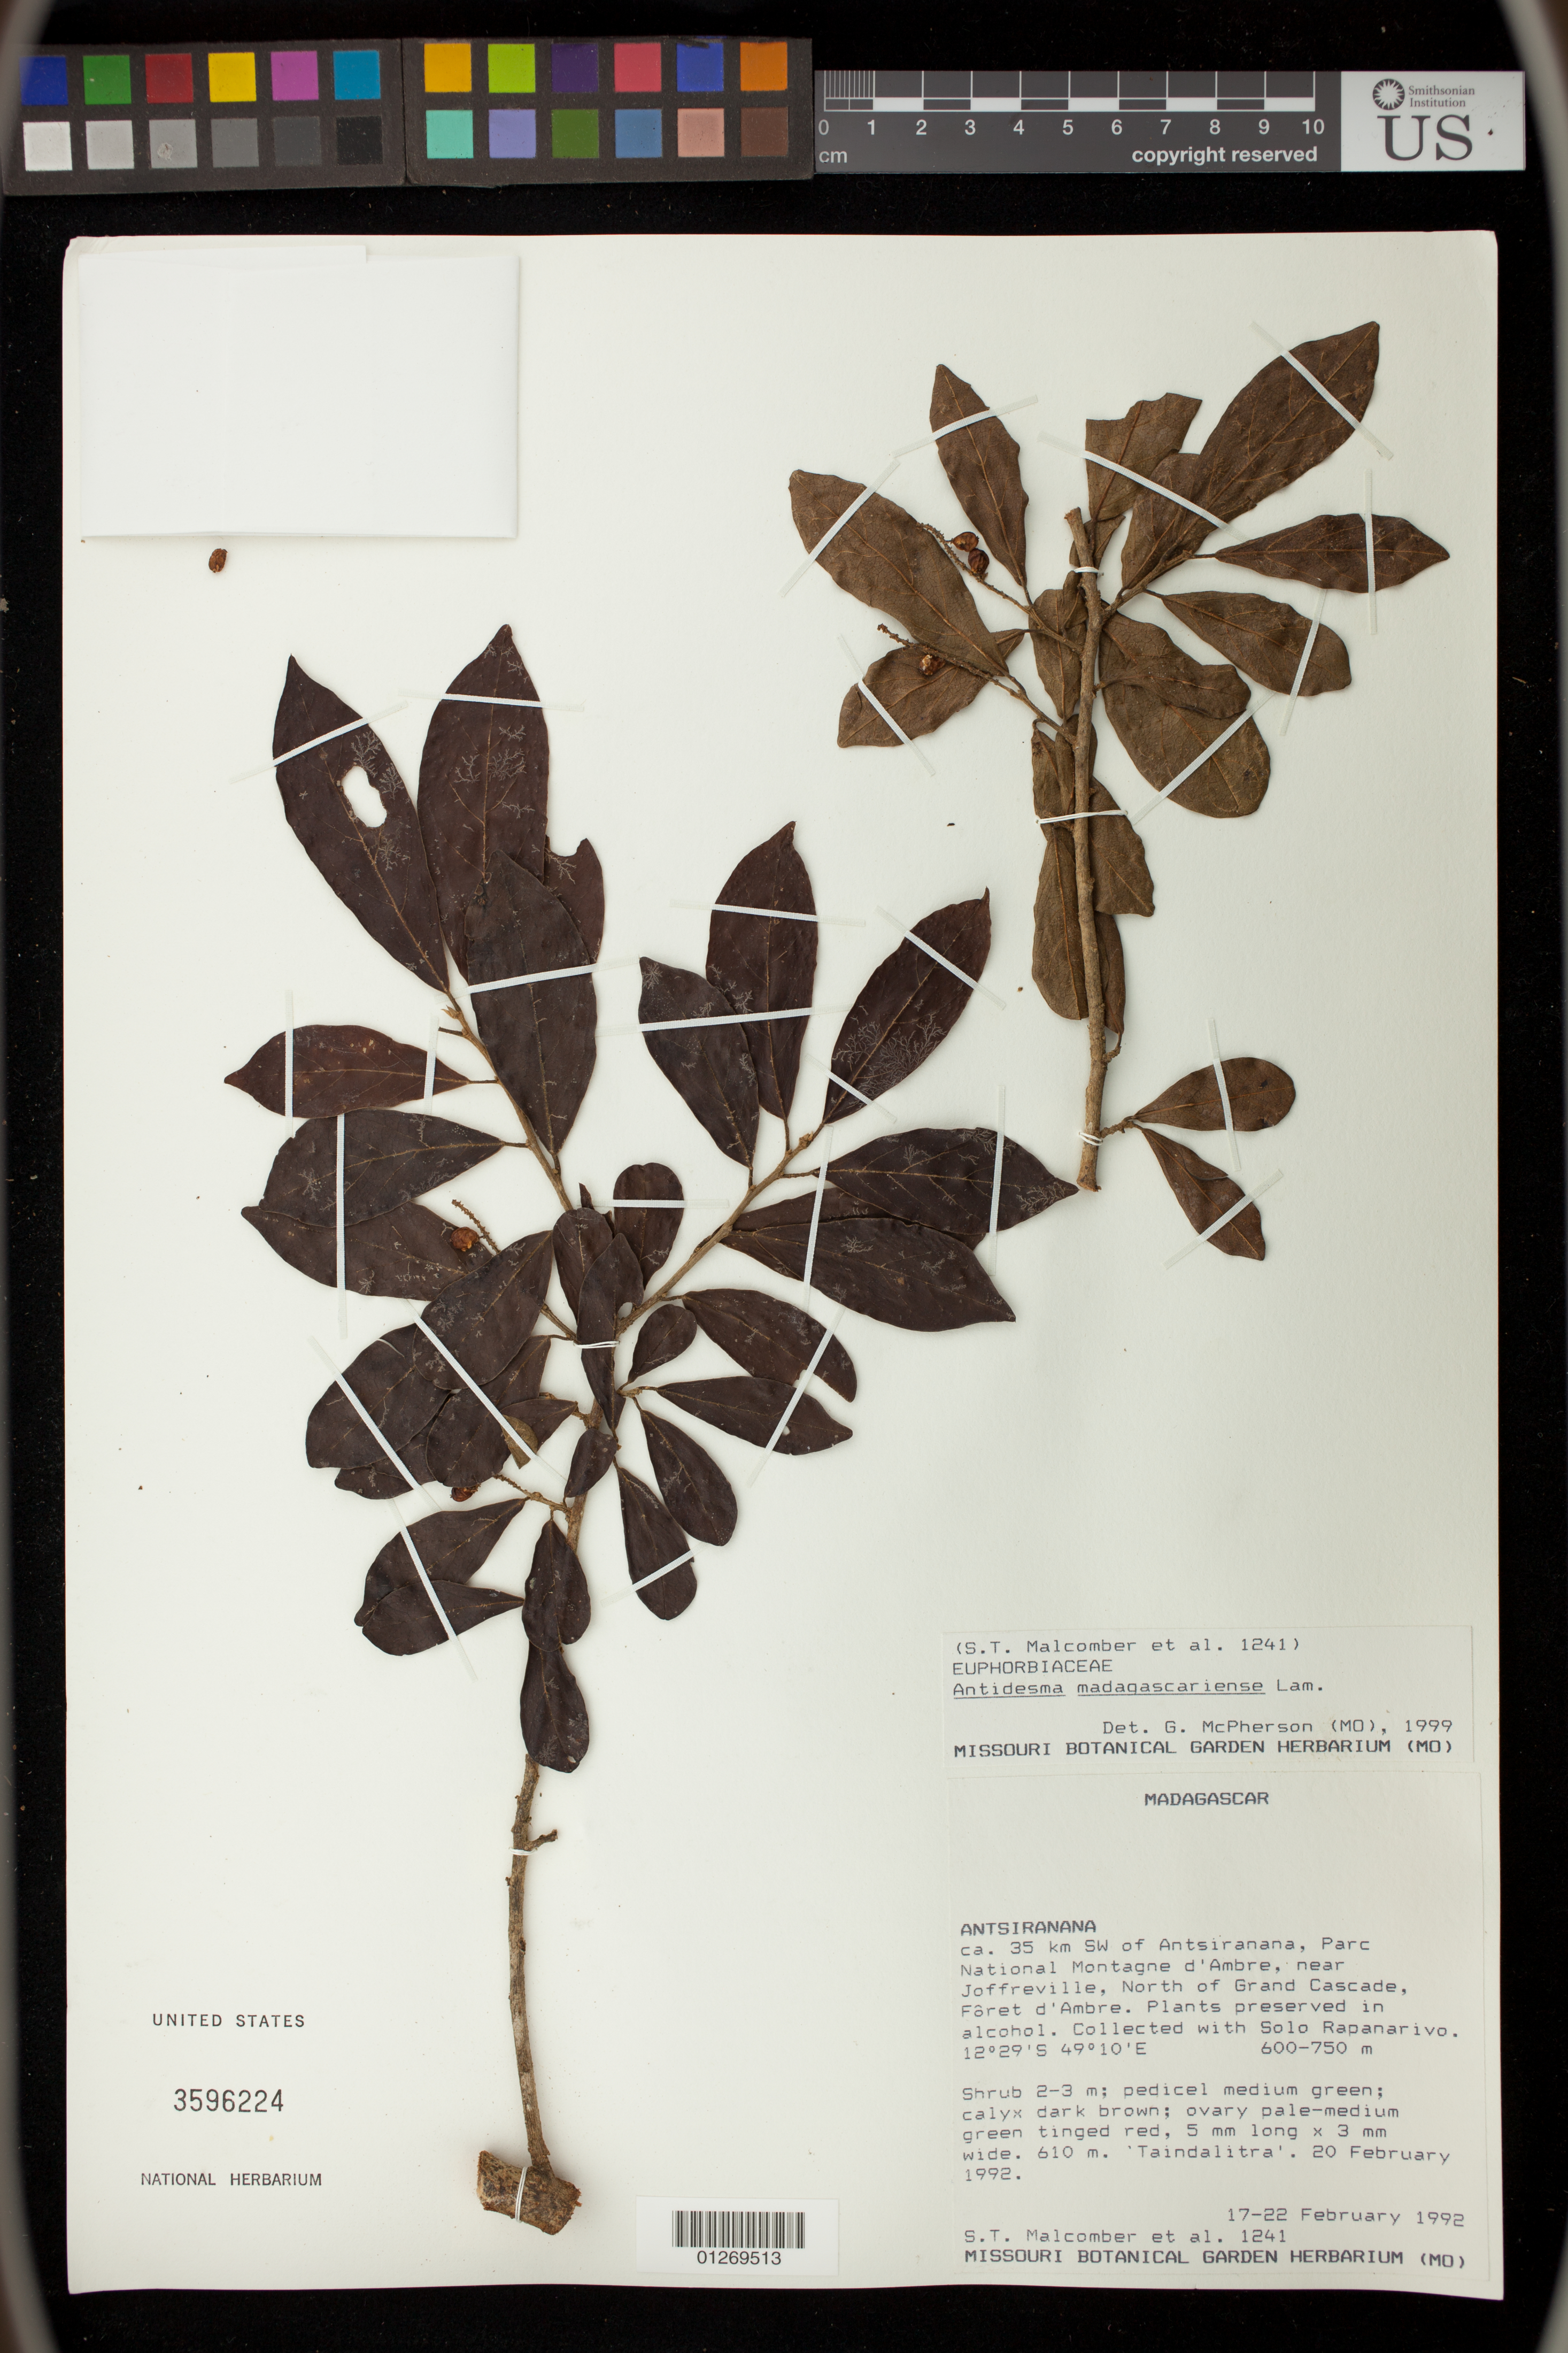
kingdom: Plantae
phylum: Tracheophyta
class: Magnoliopsida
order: Malpighiales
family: Phyllanthaceae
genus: Antidesma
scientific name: Antidesma madagascariense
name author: Lam.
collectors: S. T. Malcomber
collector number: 1241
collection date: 1992-02-17/1992-02-22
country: Madagascar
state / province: Diana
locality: ca. 35 km SW of Antsiranana, Parc National Montagne d'Ambre, near Joffreville, North of Grand Cascade, Foret d'Ambre.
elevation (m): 600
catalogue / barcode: US 3596224